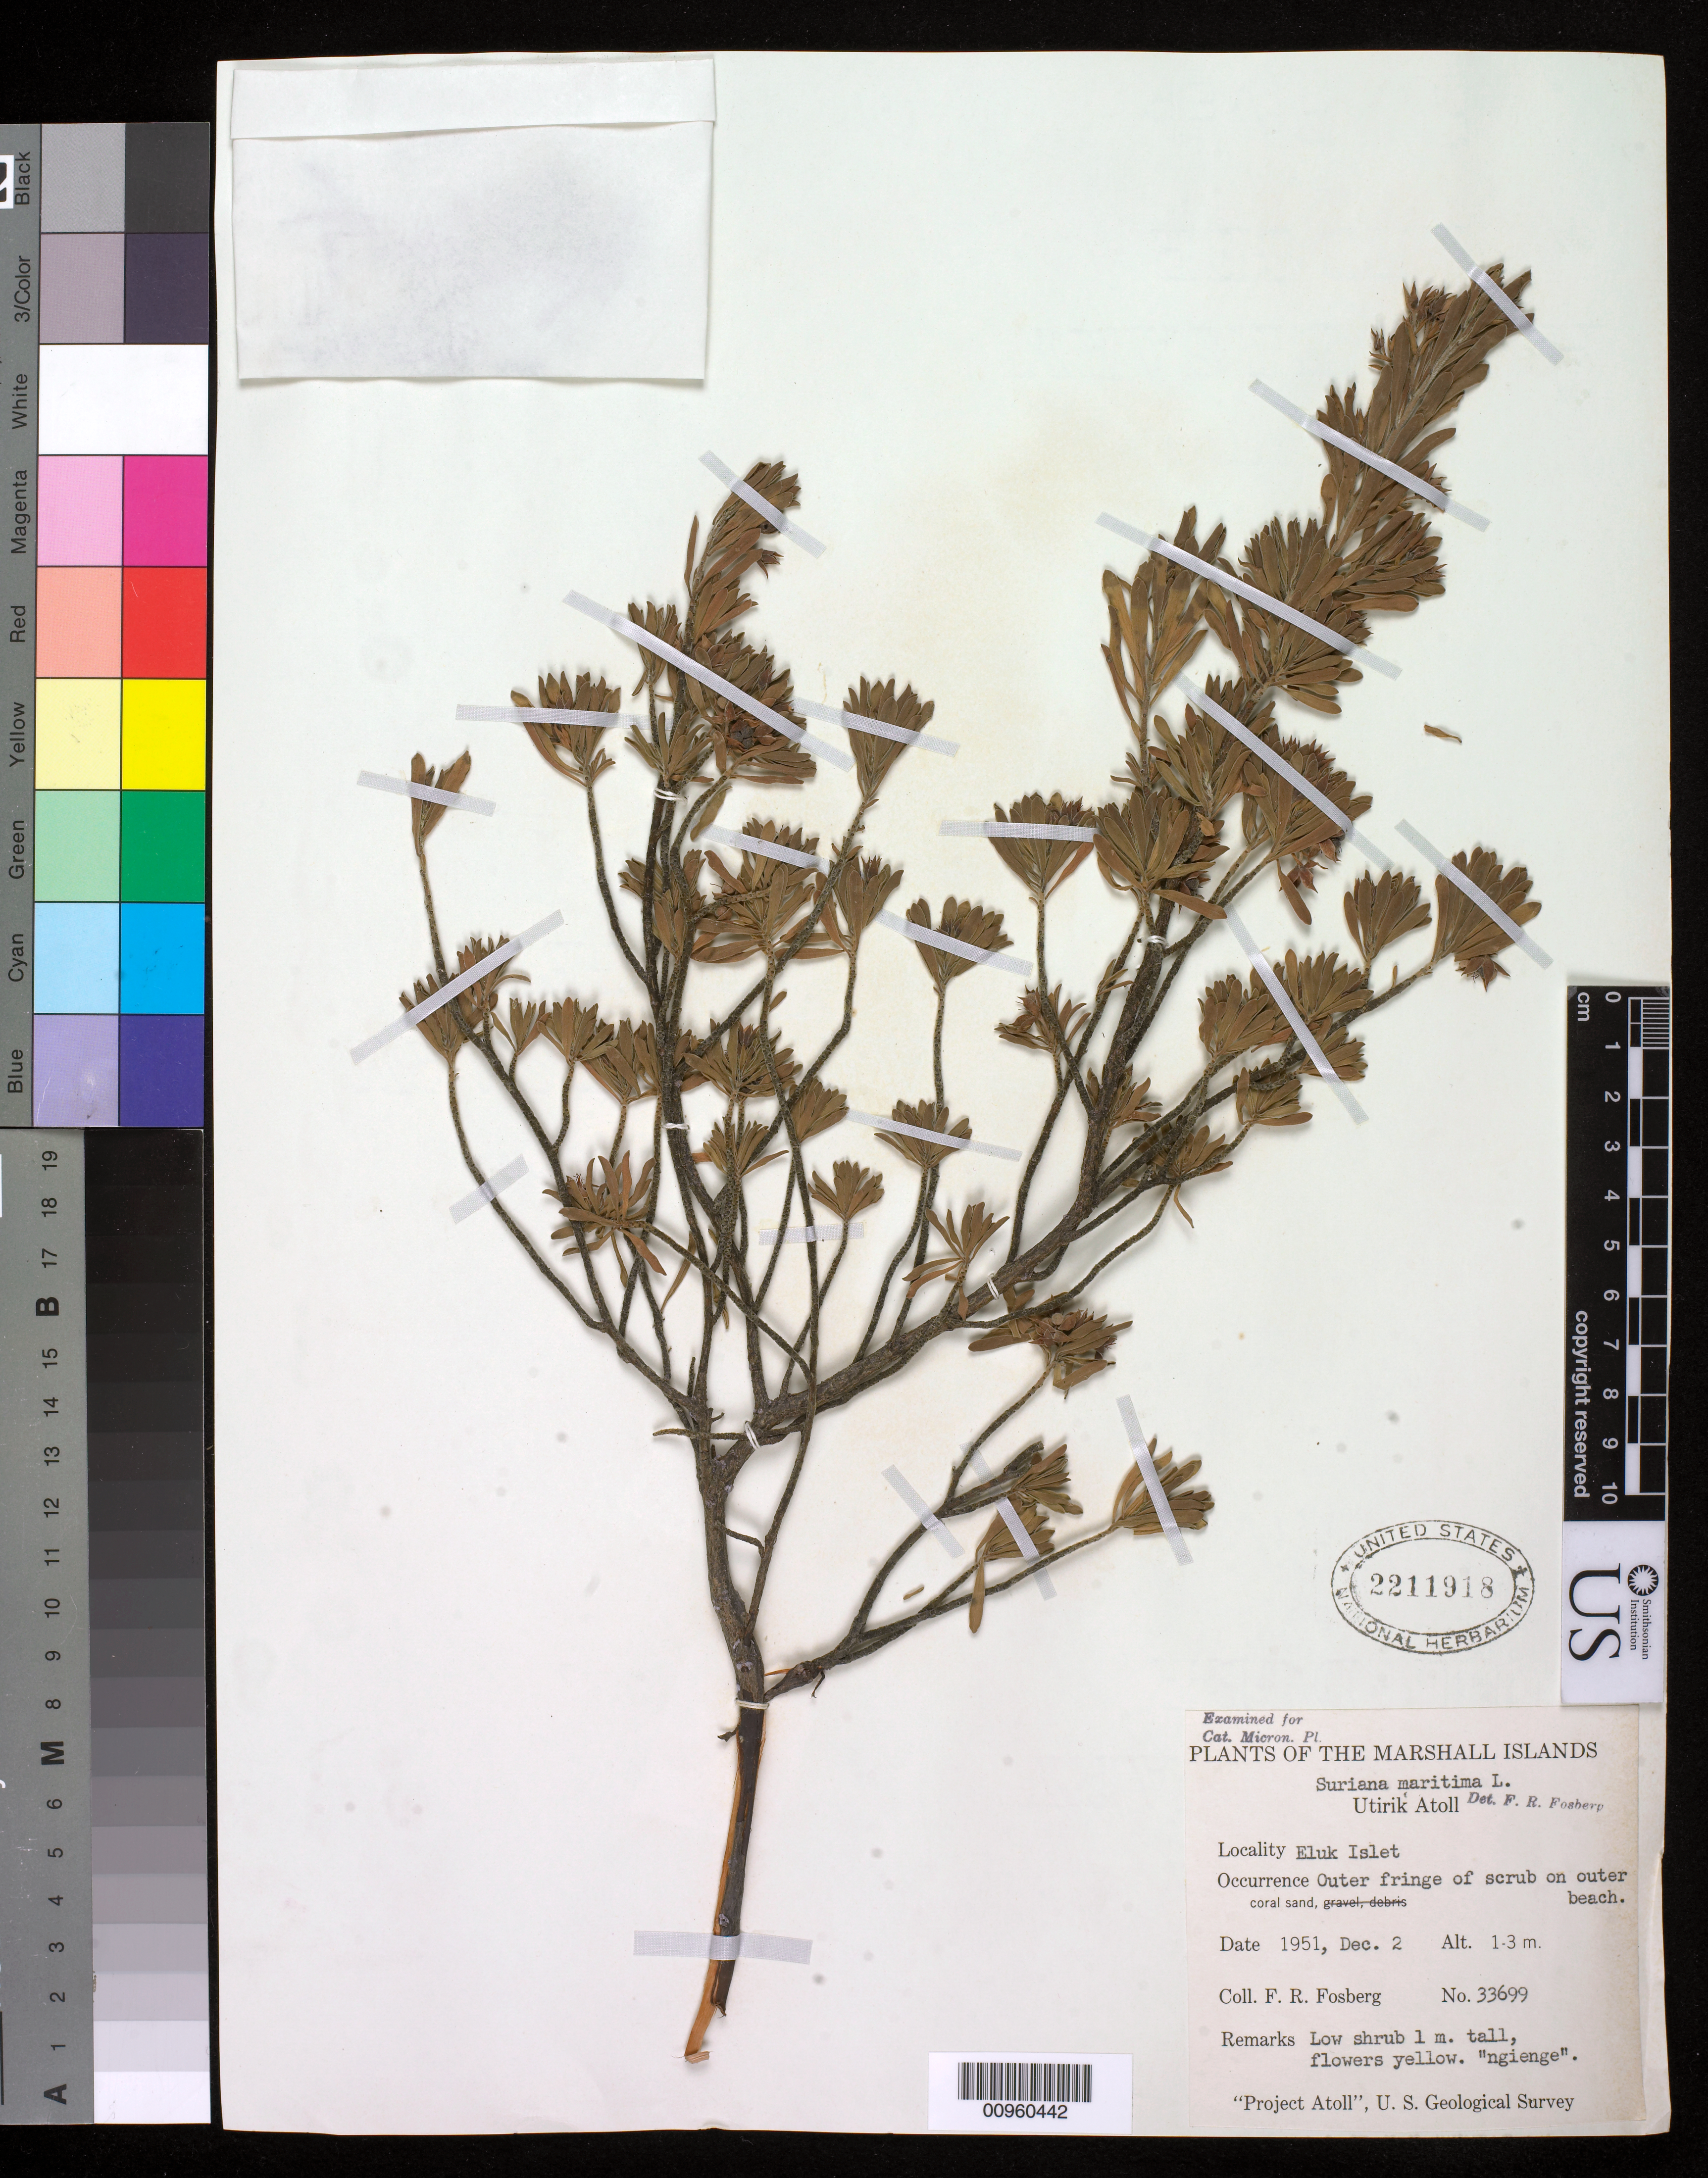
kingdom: Plantae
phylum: Tracheophyta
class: Magnoliopsida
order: Fabales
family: Surianaceae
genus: Suriana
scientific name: Suriana maritima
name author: L.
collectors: F. R. Fosberg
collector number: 33699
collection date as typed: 02 Dec 1951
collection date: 1951-12-02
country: Marshall Islands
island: Utrik Atoll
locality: Marshall Islands, Eluk Islet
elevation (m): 1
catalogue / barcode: US 2211918